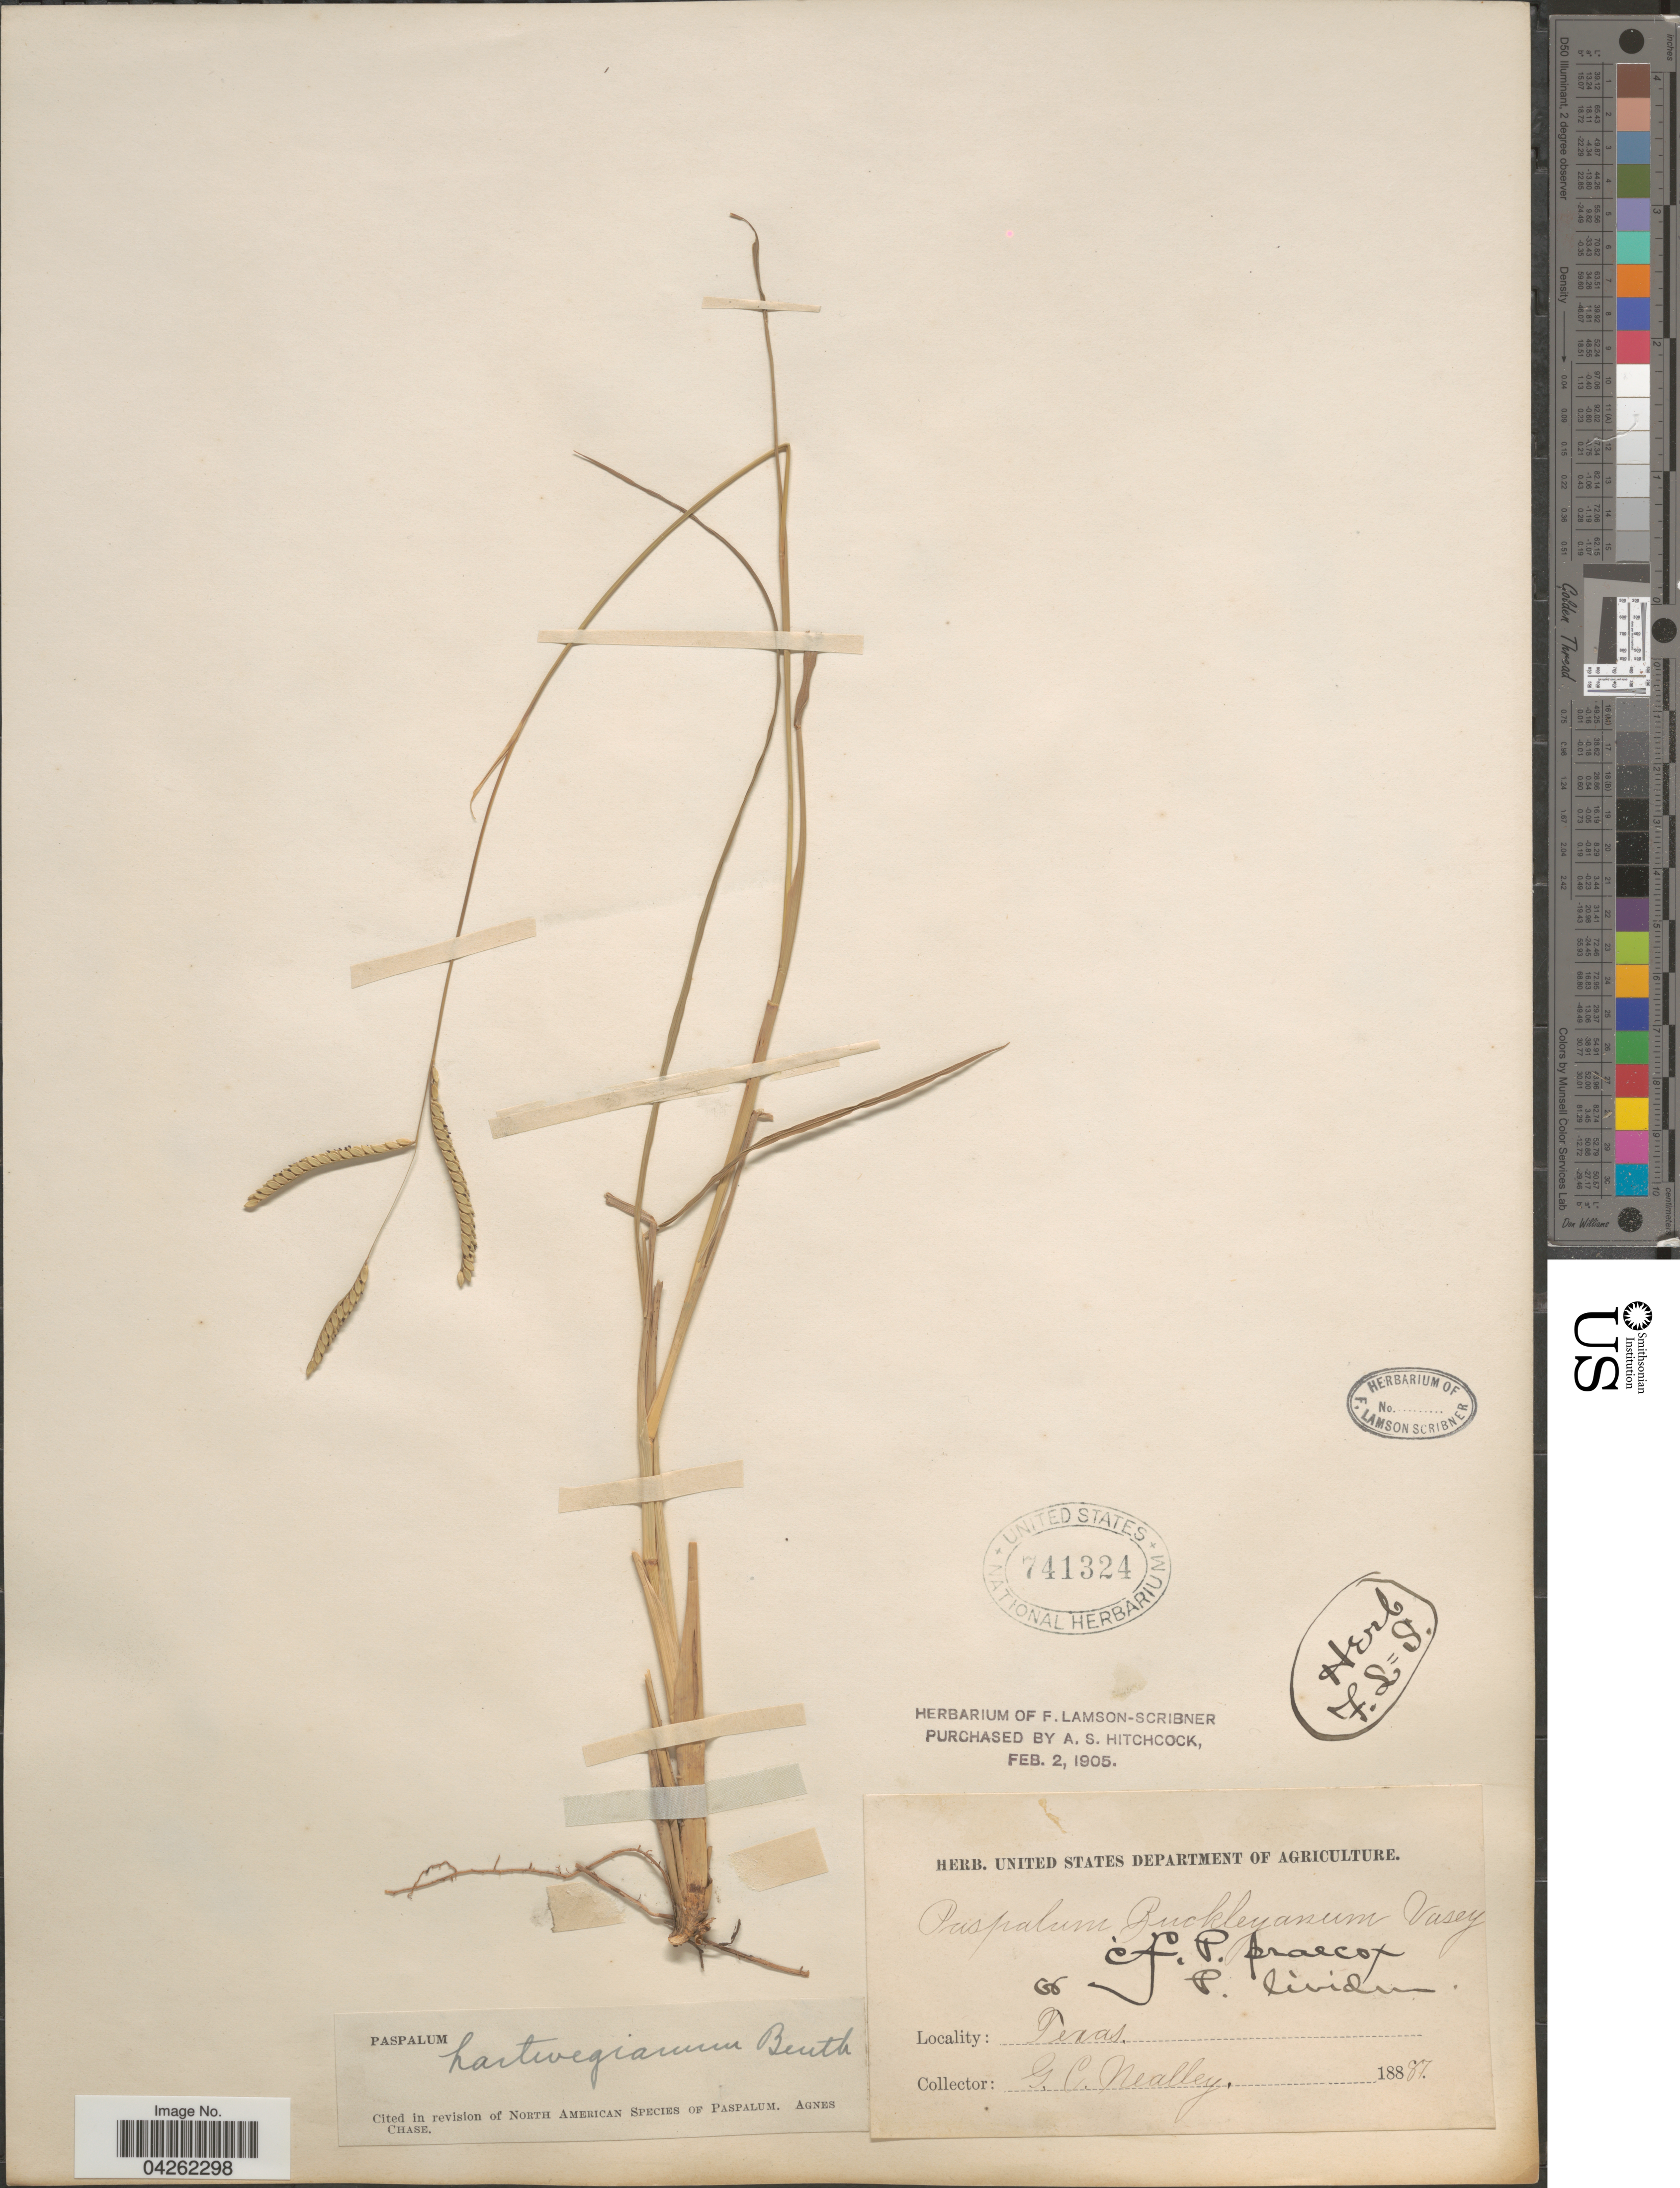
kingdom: Plantae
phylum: Tracheophyta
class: Liliopsida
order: Poales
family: Poaceae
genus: Paspalum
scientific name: Paspalum hartwegianum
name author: E. Fourn.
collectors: G. C. Nealley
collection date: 1887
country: United States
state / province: Texas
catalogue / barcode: US 741324